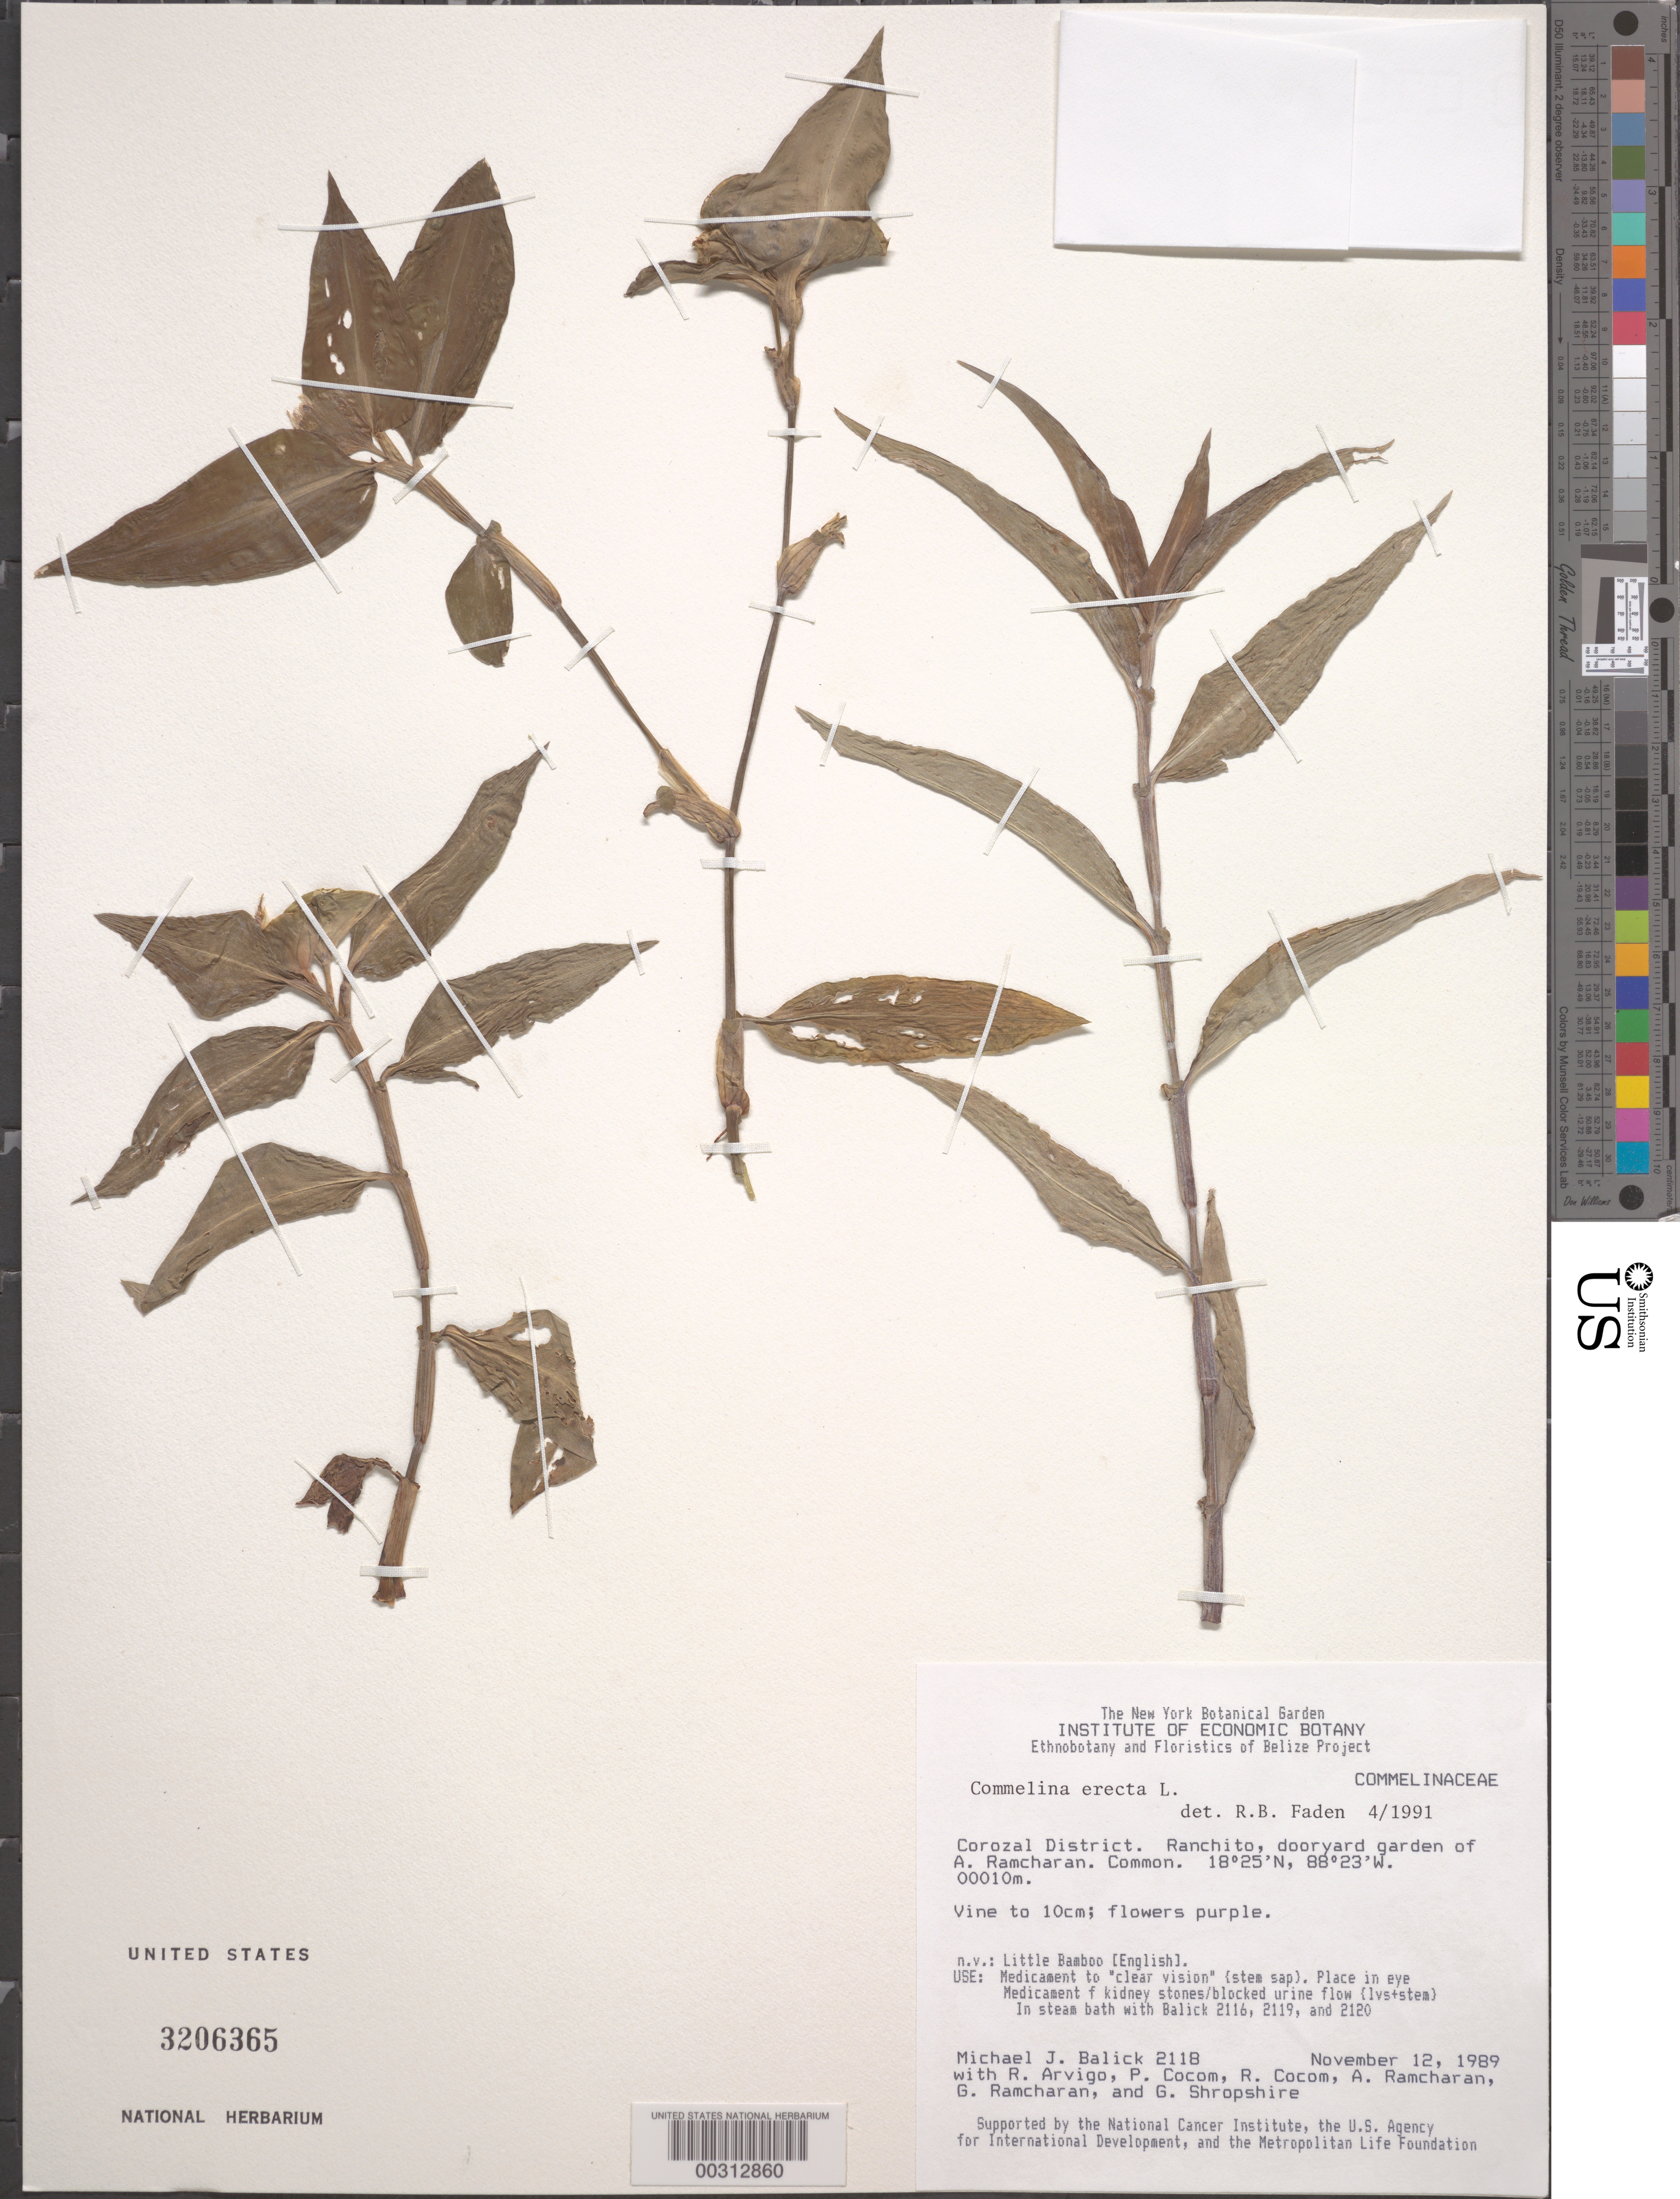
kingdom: Plantae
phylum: Tracheophyta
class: Liliopsida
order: Commelinales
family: Commelinaceae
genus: Commelina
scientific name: Commelina erecta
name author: L.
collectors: M. J. Balick, R. Arvigo, P. Cocom, R. Cocom & A. Ramcharan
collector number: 2118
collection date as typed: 12 Nov 1989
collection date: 1989-11-12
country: Belize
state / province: Corozal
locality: Garden of A. Ramcharan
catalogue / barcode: US 3206365